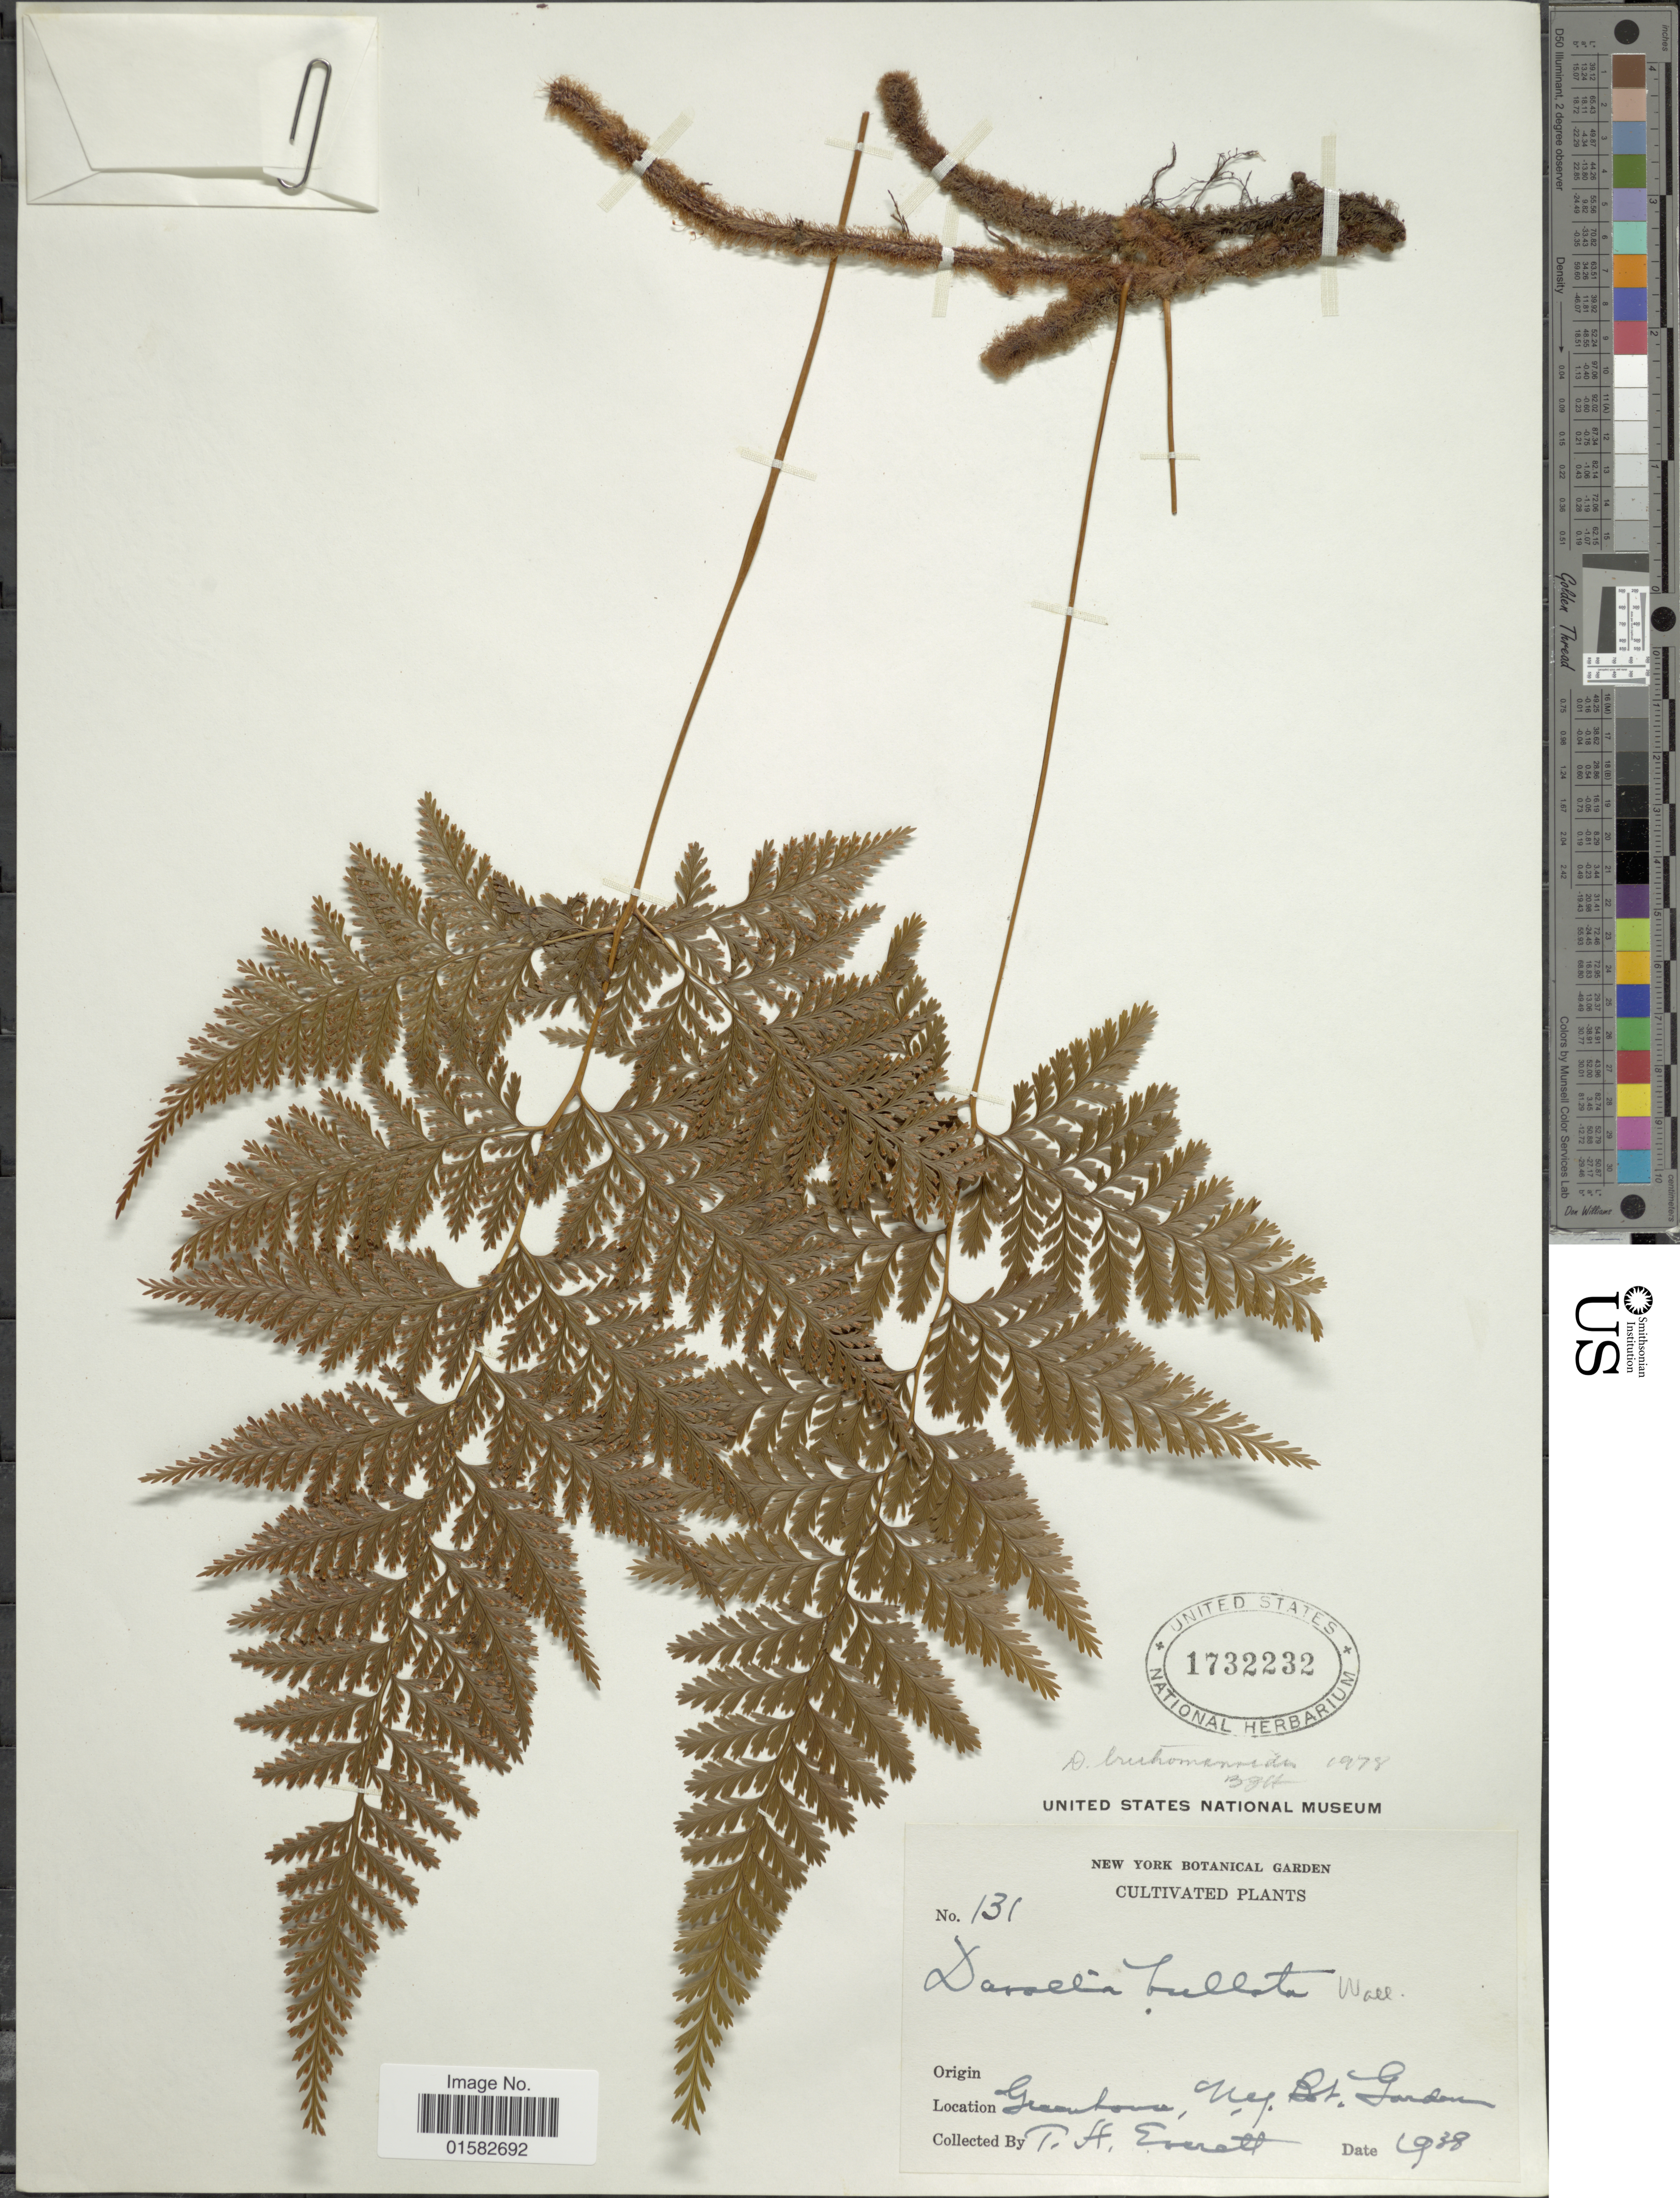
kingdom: Plantae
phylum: Tracheophyta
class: Polypodiopsida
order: Polypodiales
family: Davalliaceae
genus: Davallia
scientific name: Davallia trichomanoides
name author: Blume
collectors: T. Everett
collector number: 131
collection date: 1938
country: United States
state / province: New York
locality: Greenhouse, NY. Bot Garden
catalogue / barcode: US 1732232